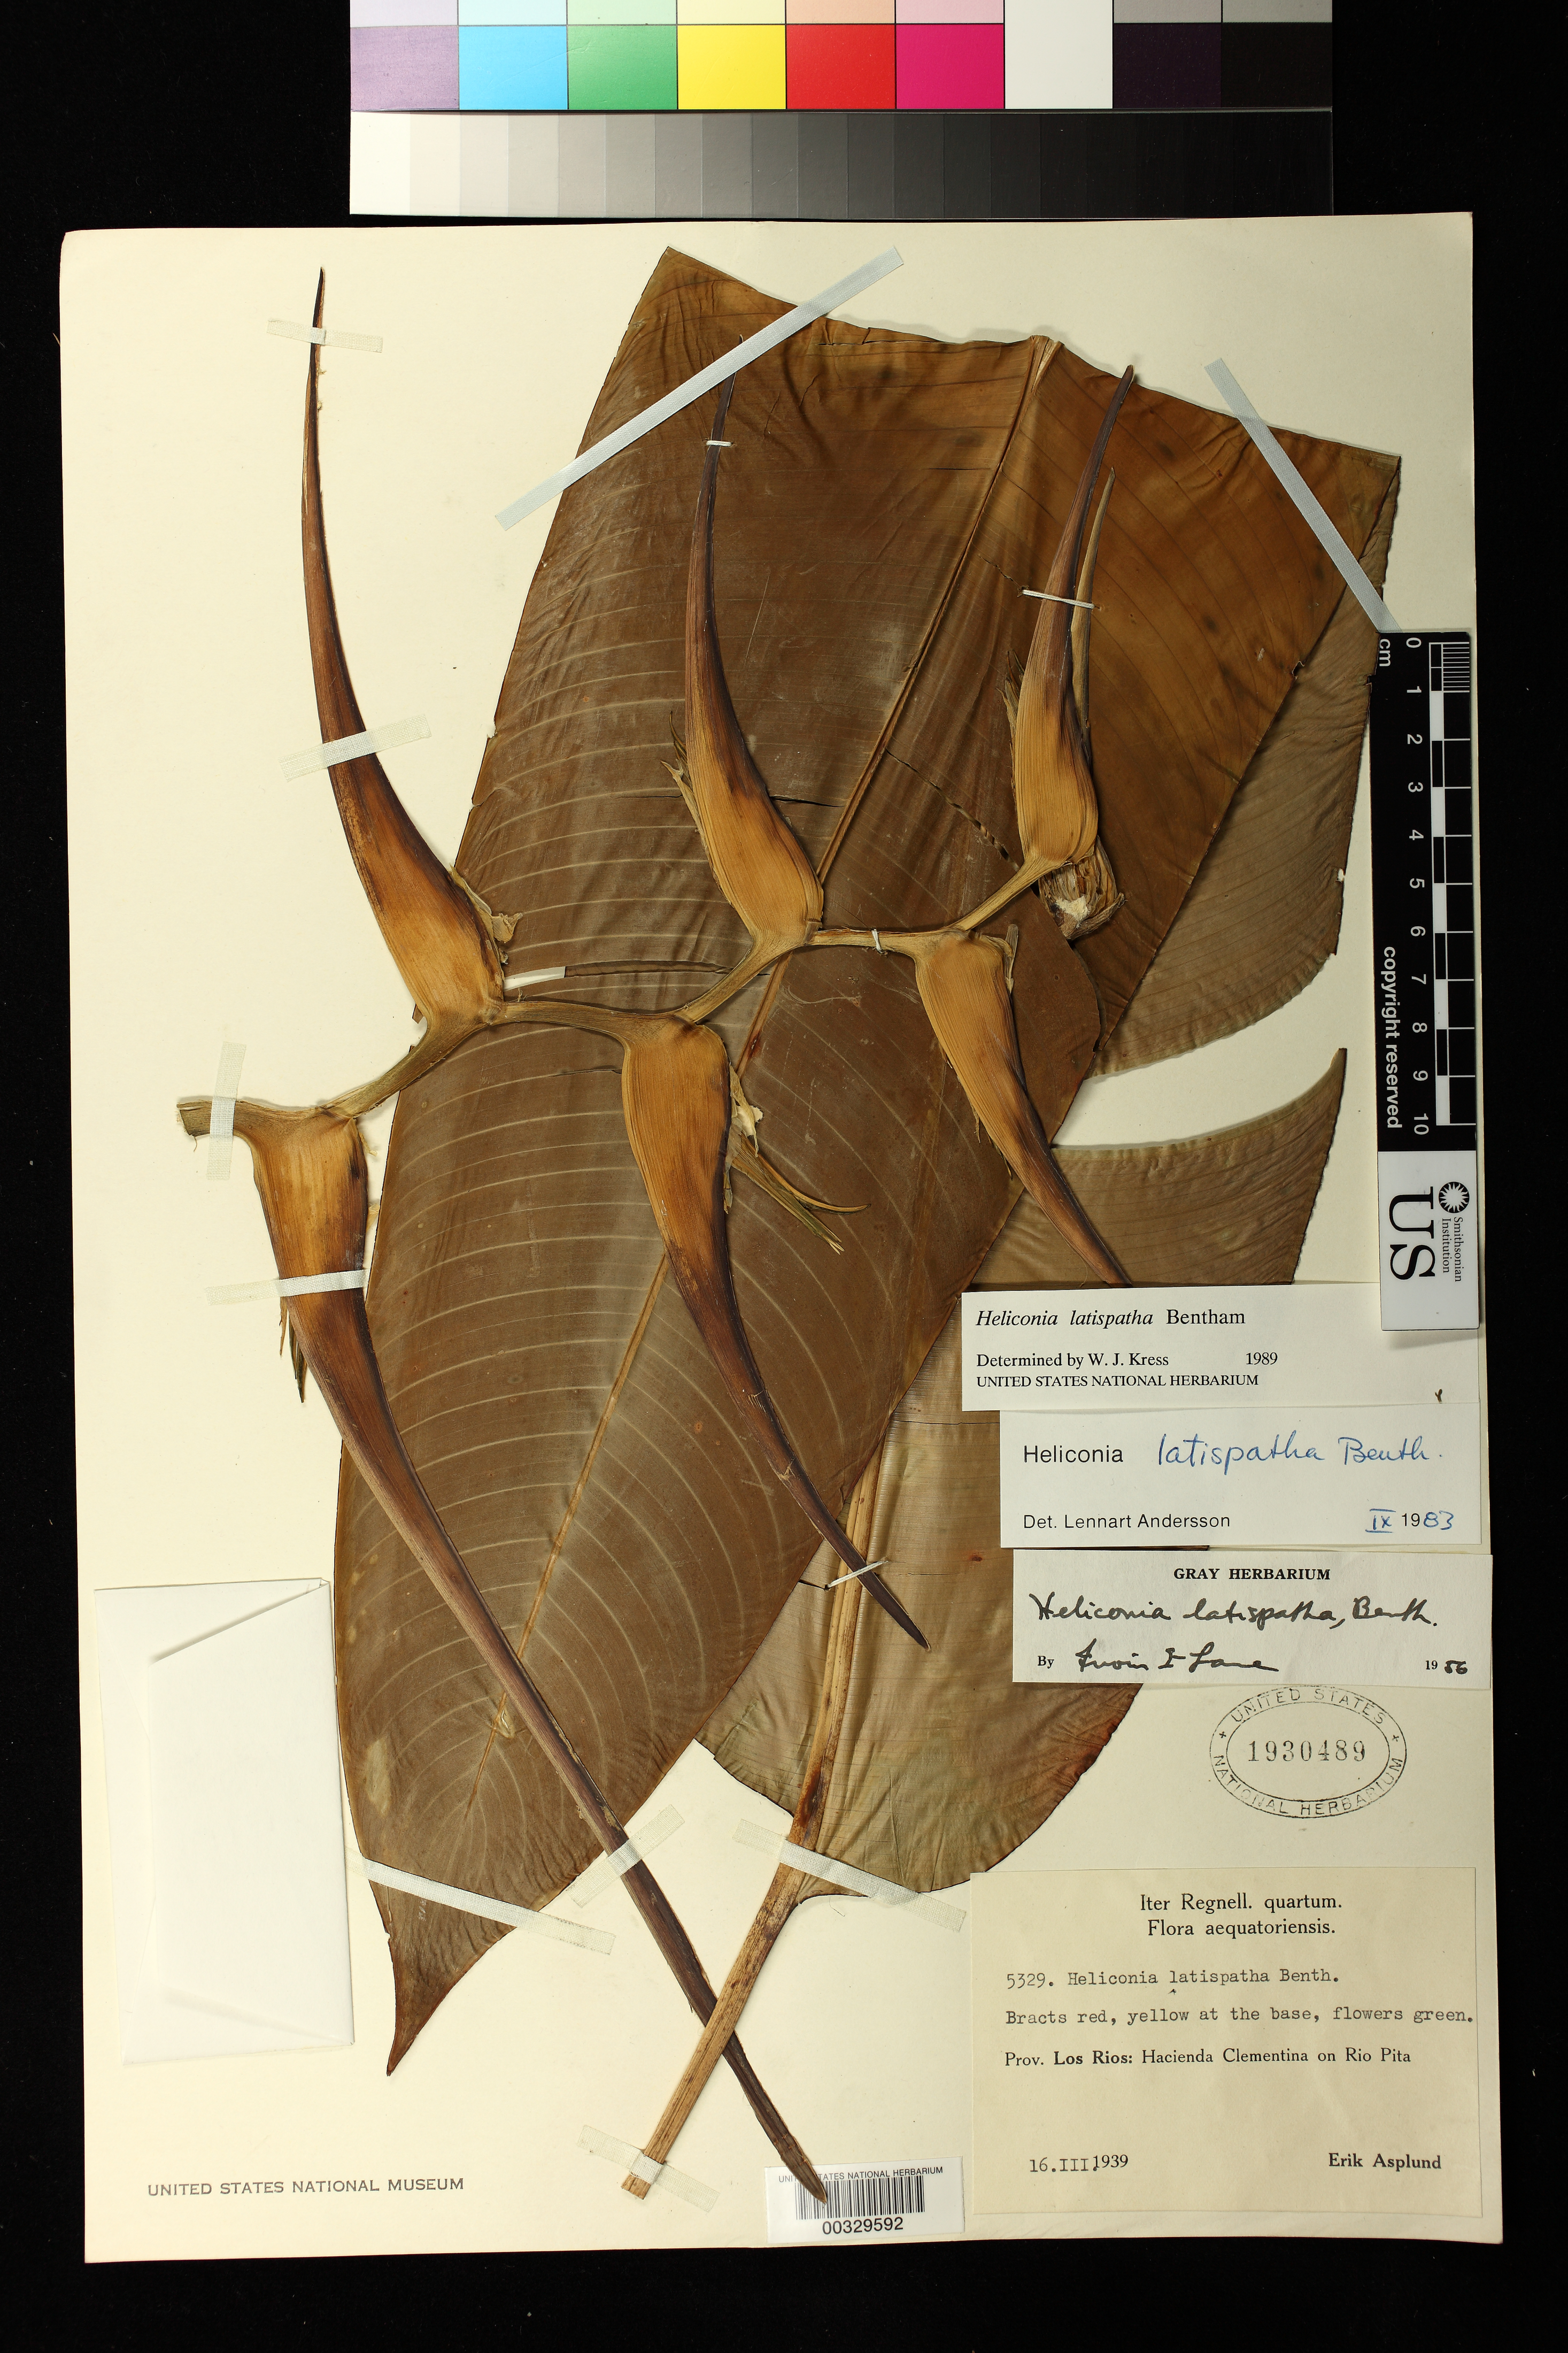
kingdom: Plantae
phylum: Tracheophyta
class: Liliopsida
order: Zingiberales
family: Heliconiaceae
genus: Heliconia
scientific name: Heliconia latispatha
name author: Benth.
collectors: E. Asplund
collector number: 5329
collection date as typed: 16 Mar 1939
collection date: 1939-03-16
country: Ecuador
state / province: Los Ríos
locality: Hacienda Clementina on Rio Pita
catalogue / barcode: US 1930489